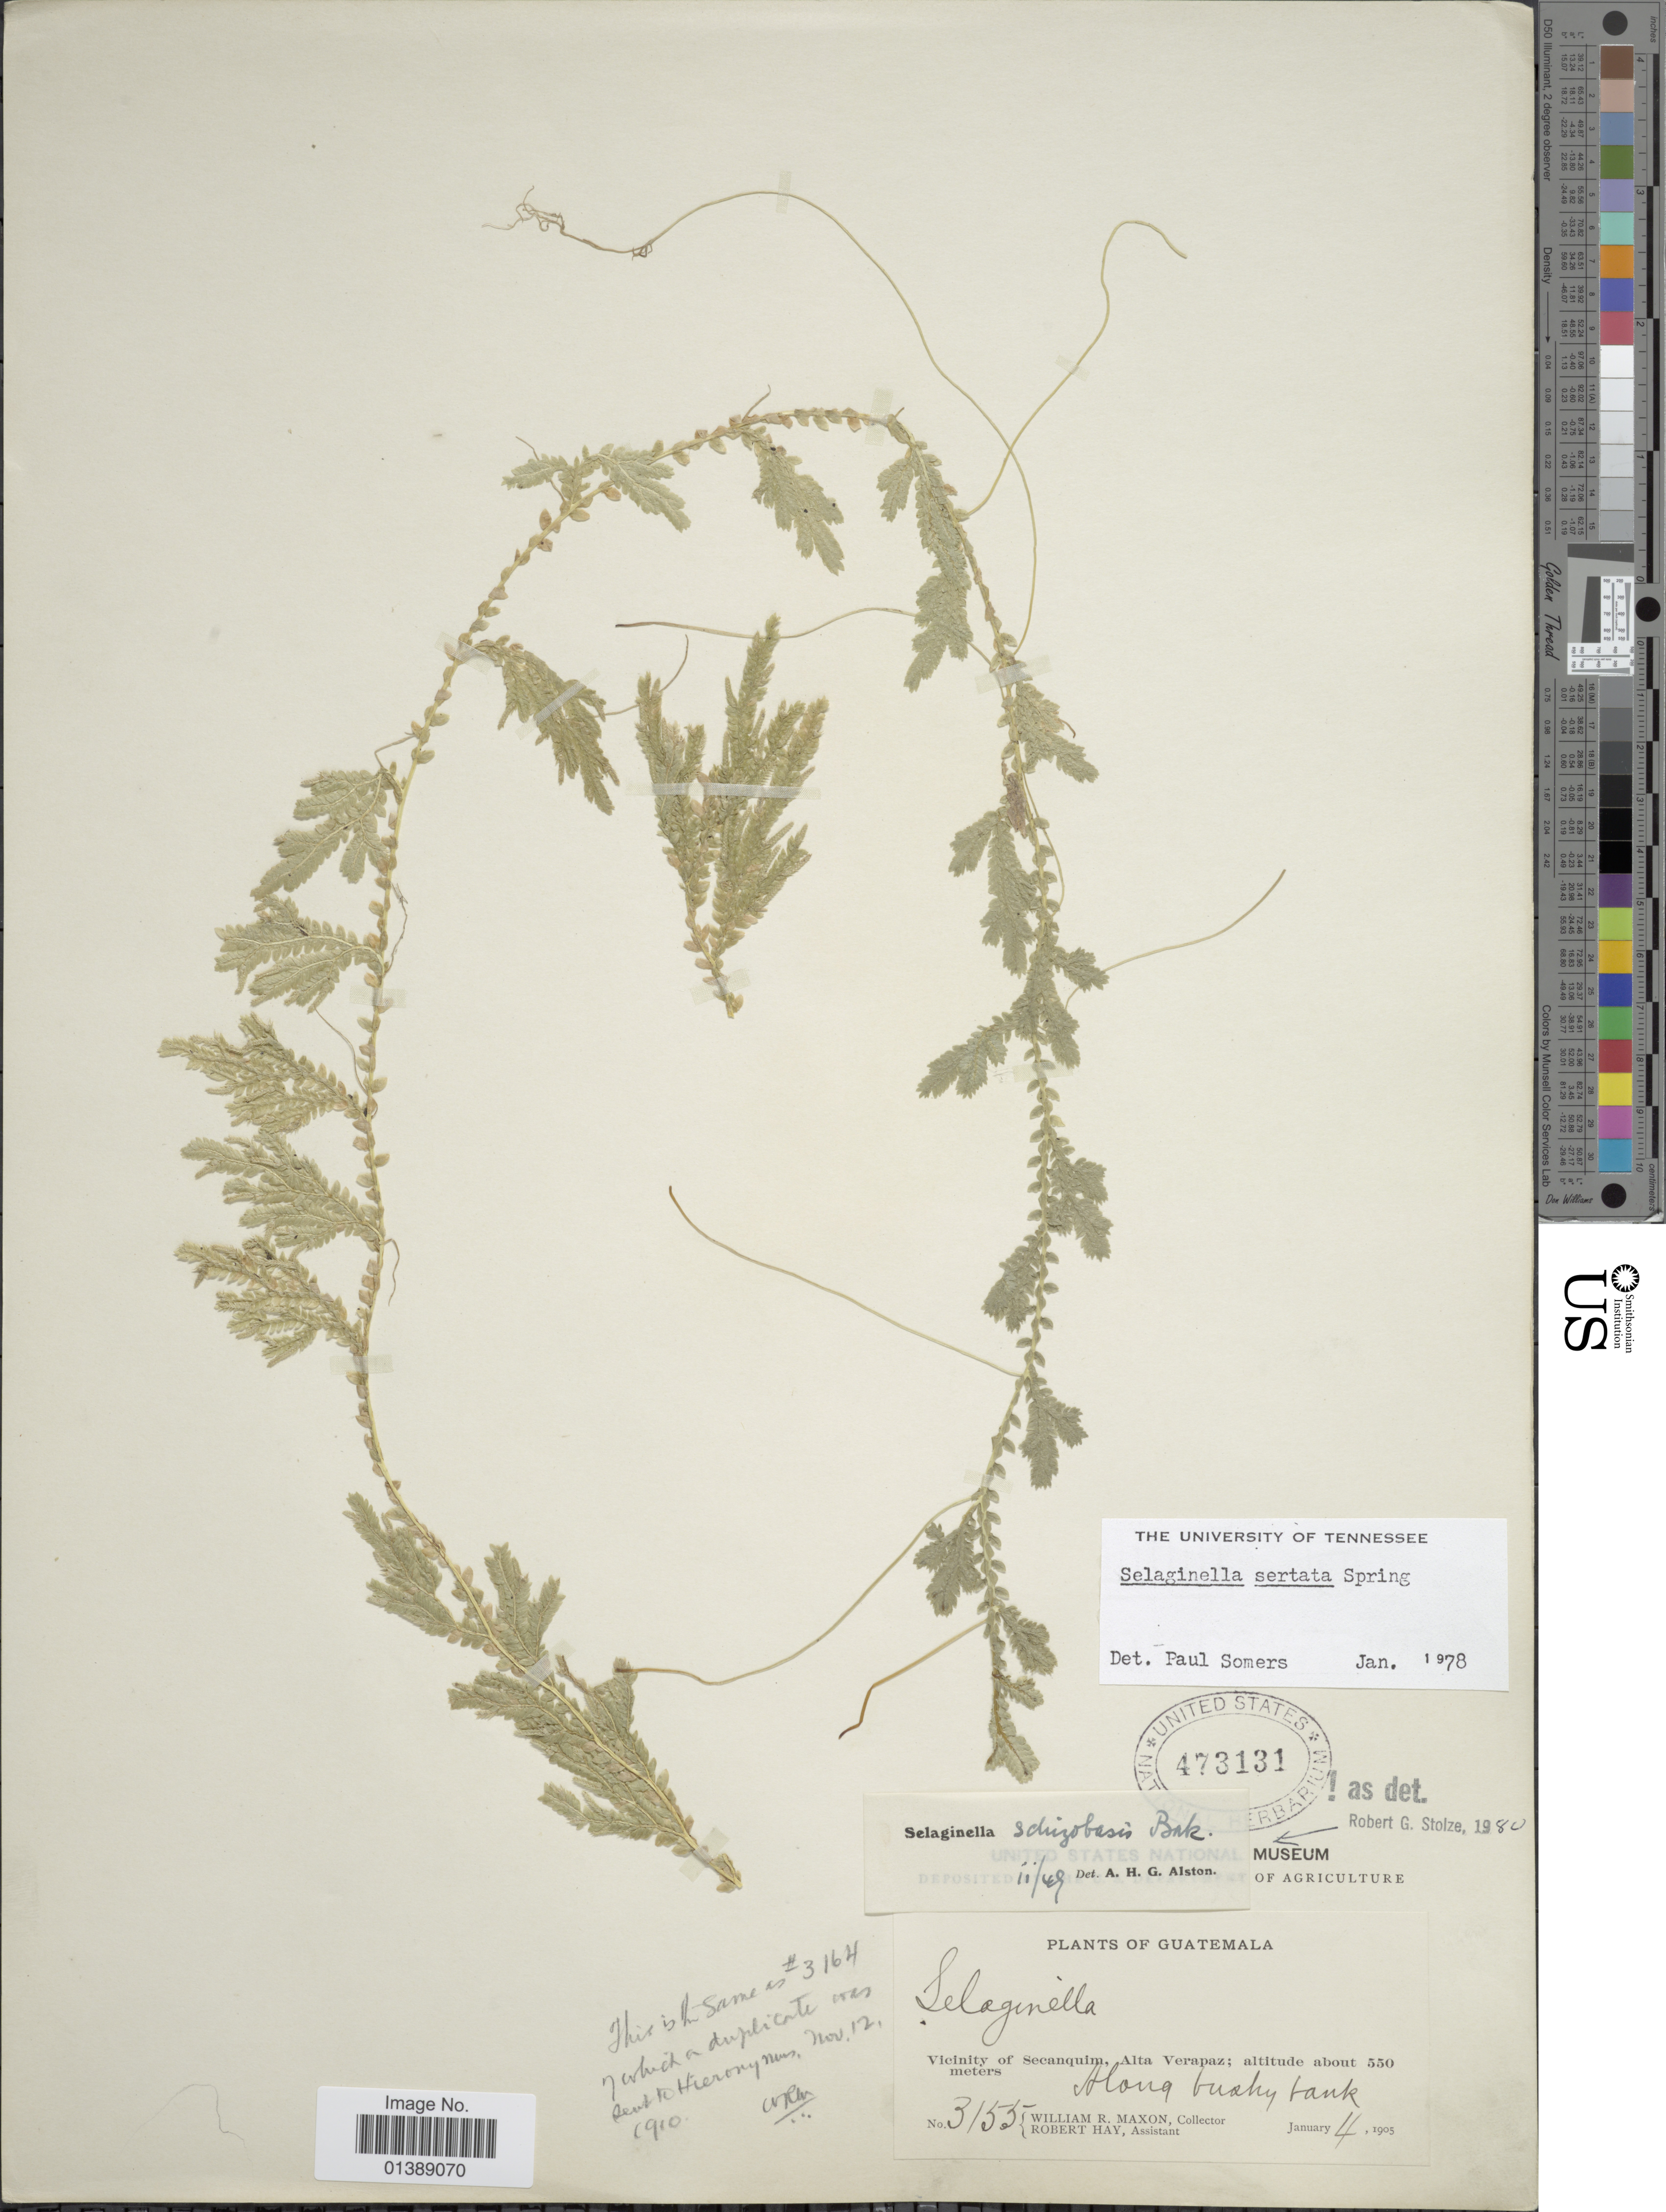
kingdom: Plantae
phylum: Tracheophyta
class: Lycopodiopsida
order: Selaginellales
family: Selaginellaceae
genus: Selaginella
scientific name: Selaginella schizobasis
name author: Baker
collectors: W. R. Maxon & R. H. Hay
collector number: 3155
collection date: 1905-01-04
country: Guatemala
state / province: Alta Verapaz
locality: Vicinity of Secanquim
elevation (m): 550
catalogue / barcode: US 473131